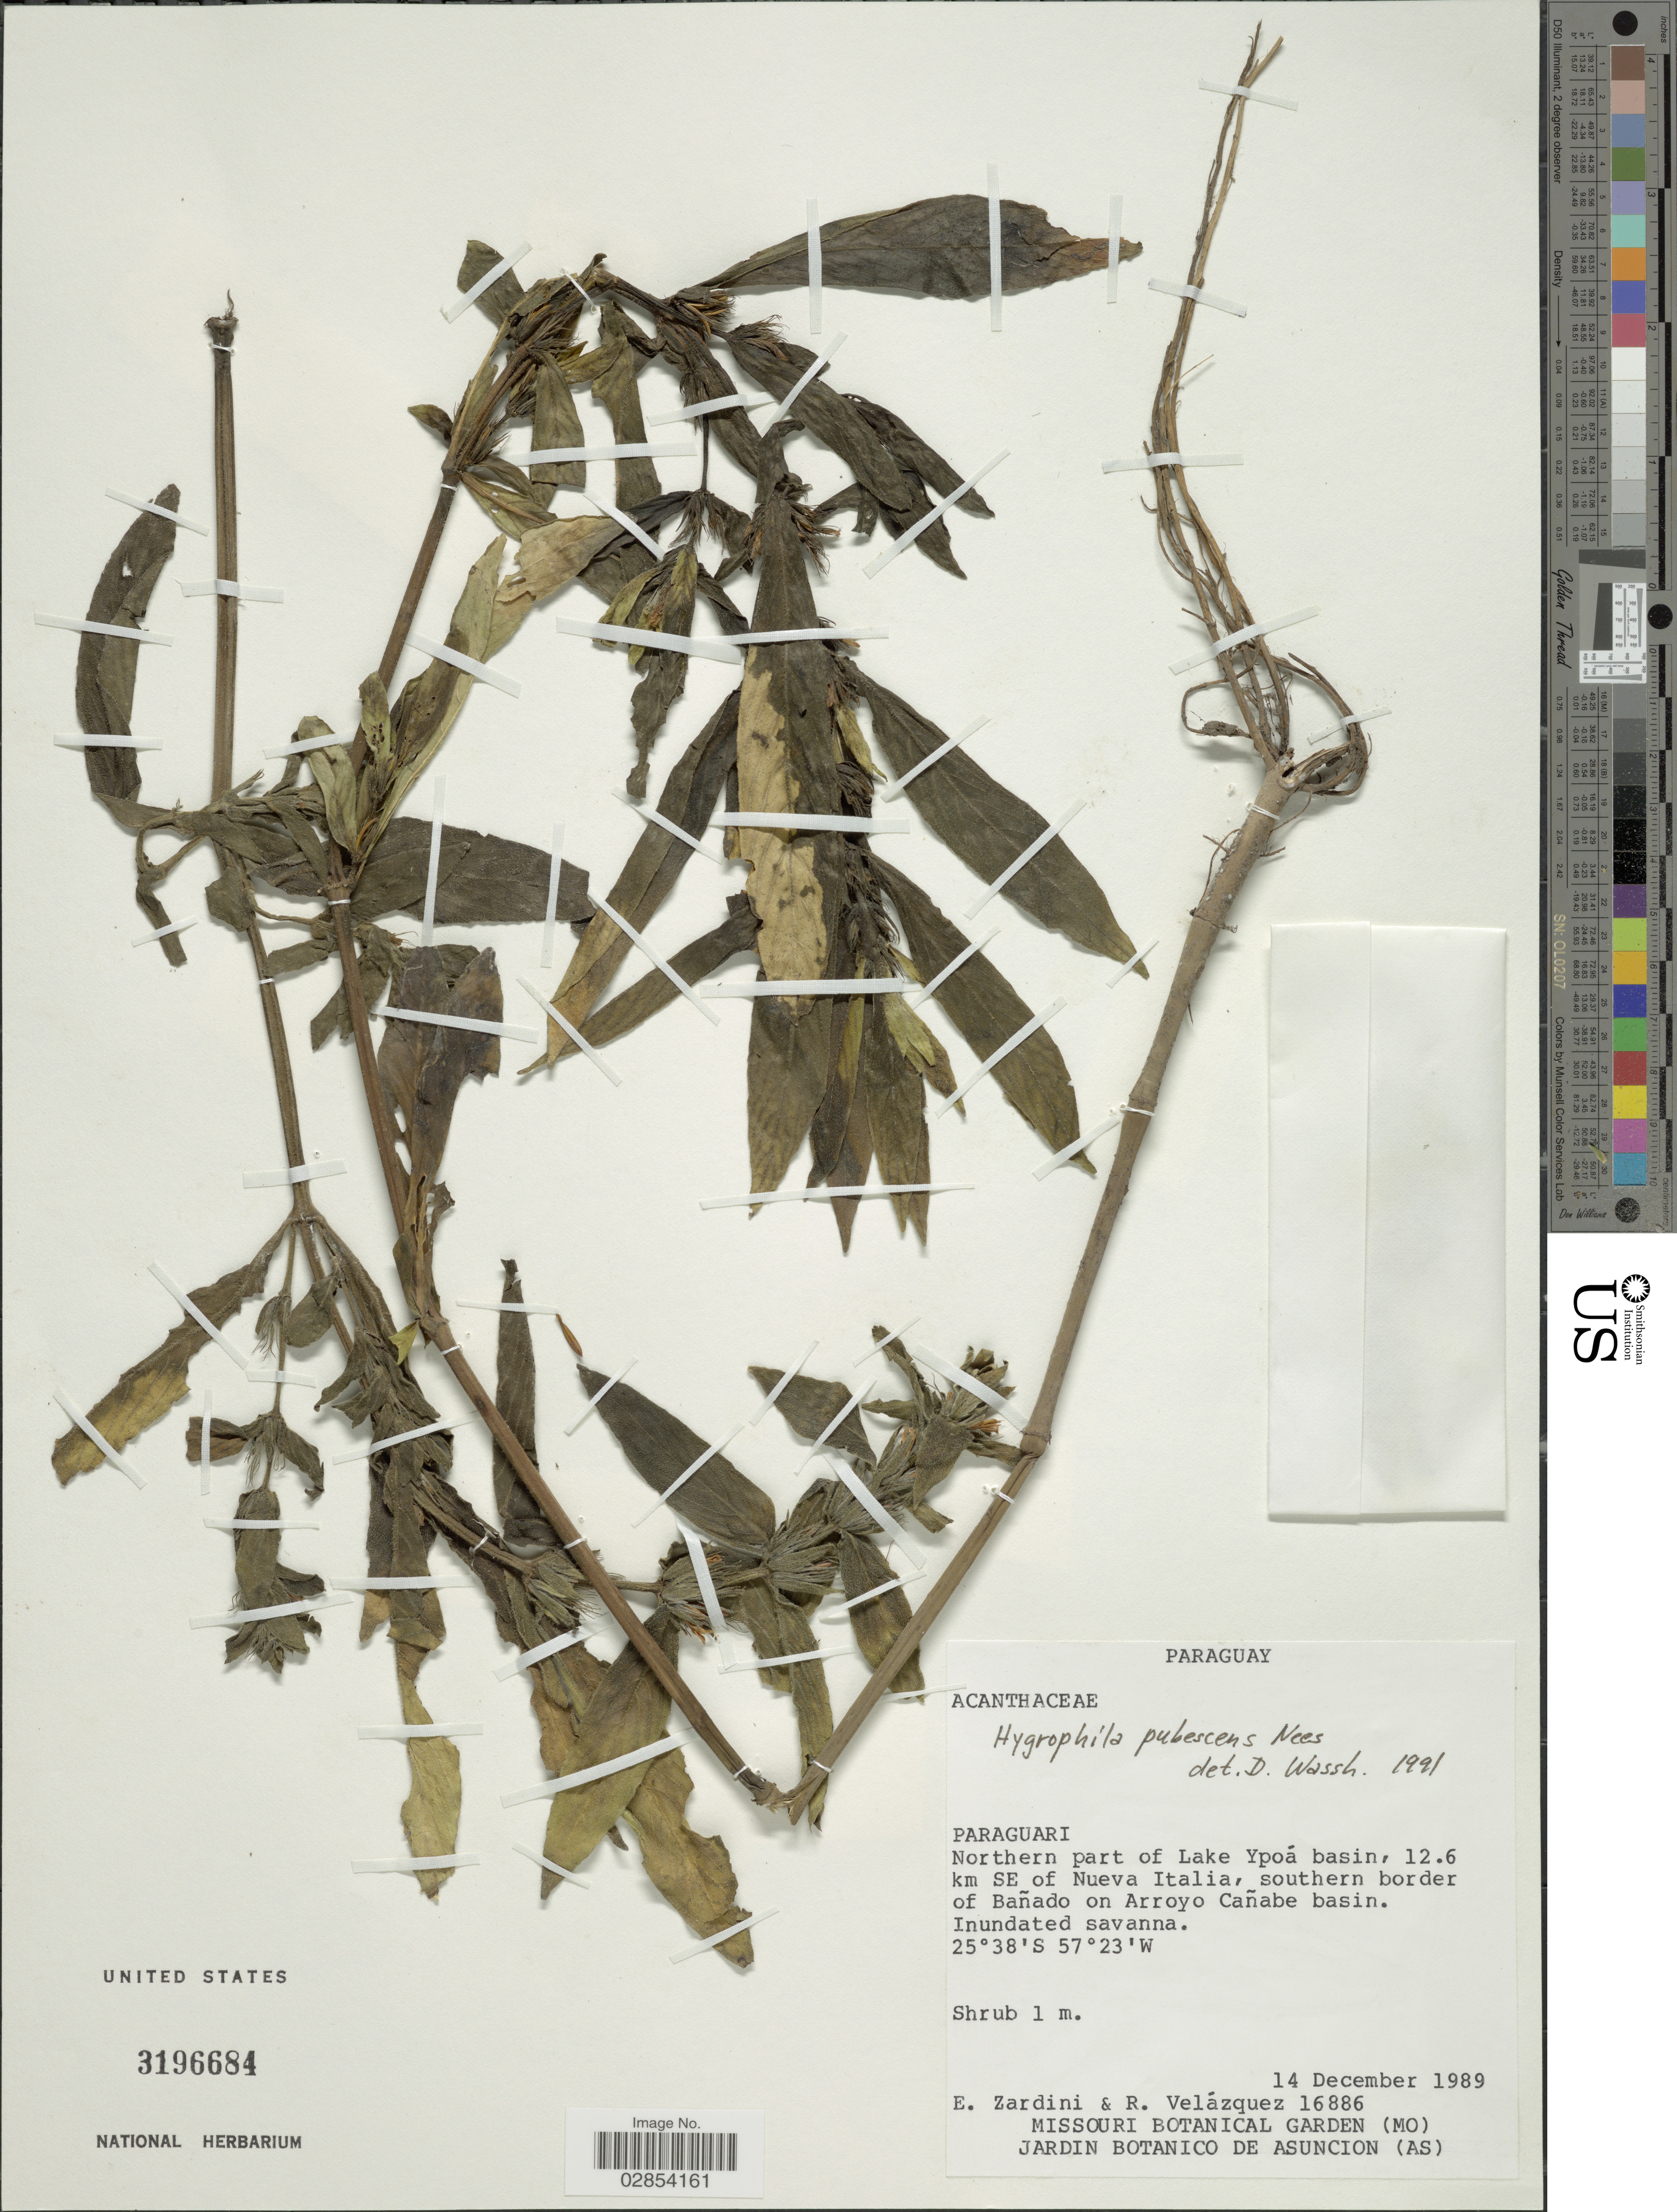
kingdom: Plantae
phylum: Tracheophyta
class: Magnoliopsida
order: Lamiales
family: Acanthaceae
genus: Hygrophila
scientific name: Hygrophila pubescens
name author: Nees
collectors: E. M. Zardini & R. Velázquez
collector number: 16886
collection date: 1989-12-14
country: Paraguay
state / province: Paraguari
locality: Northern part of Lake Ypoá basin, 12.6 km SE of Nueva Italia, southern border of Bañado on Arroyo Cañabe basin.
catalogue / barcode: US 3196684